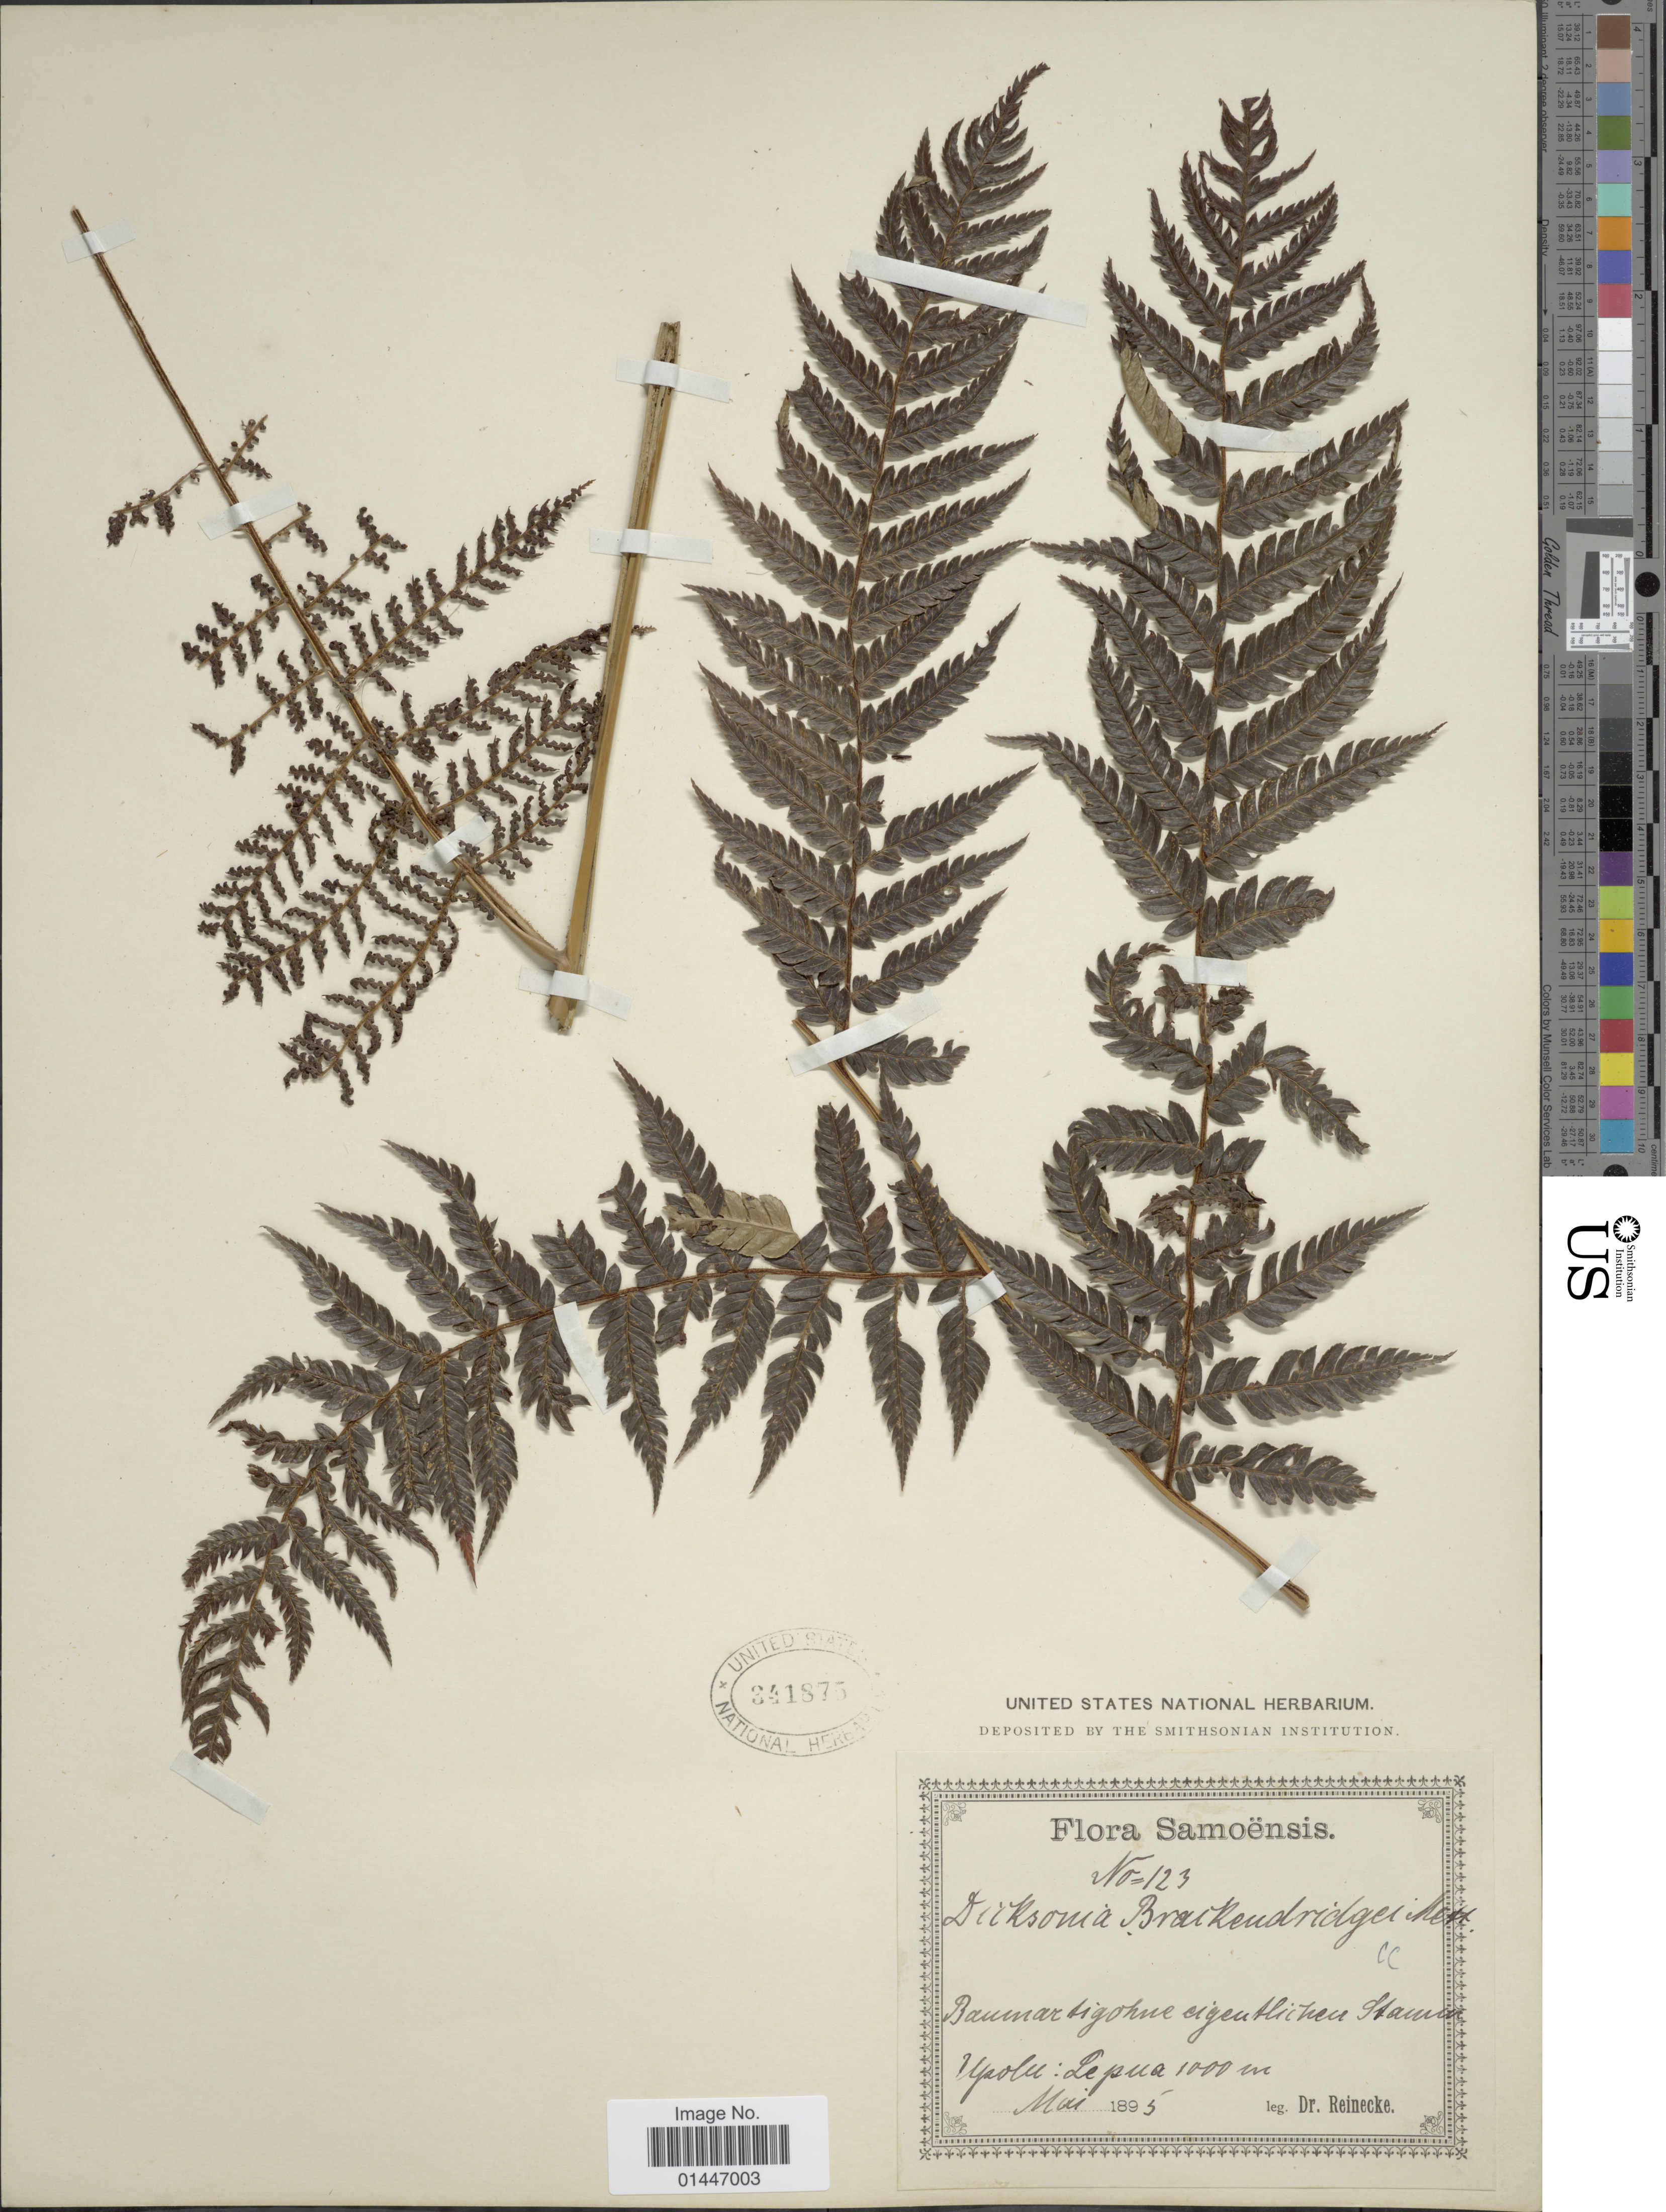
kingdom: Plantae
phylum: Tracheophyta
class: Polypodiopsida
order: Cyatheales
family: Dicksoniaceae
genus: Dicksonia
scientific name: Dicksonia brackenridgei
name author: Mett.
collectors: -- Reinecke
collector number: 123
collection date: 1895-05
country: Samoa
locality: Upolu: Le pua [interpreted]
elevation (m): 1000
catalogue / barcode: US 341875